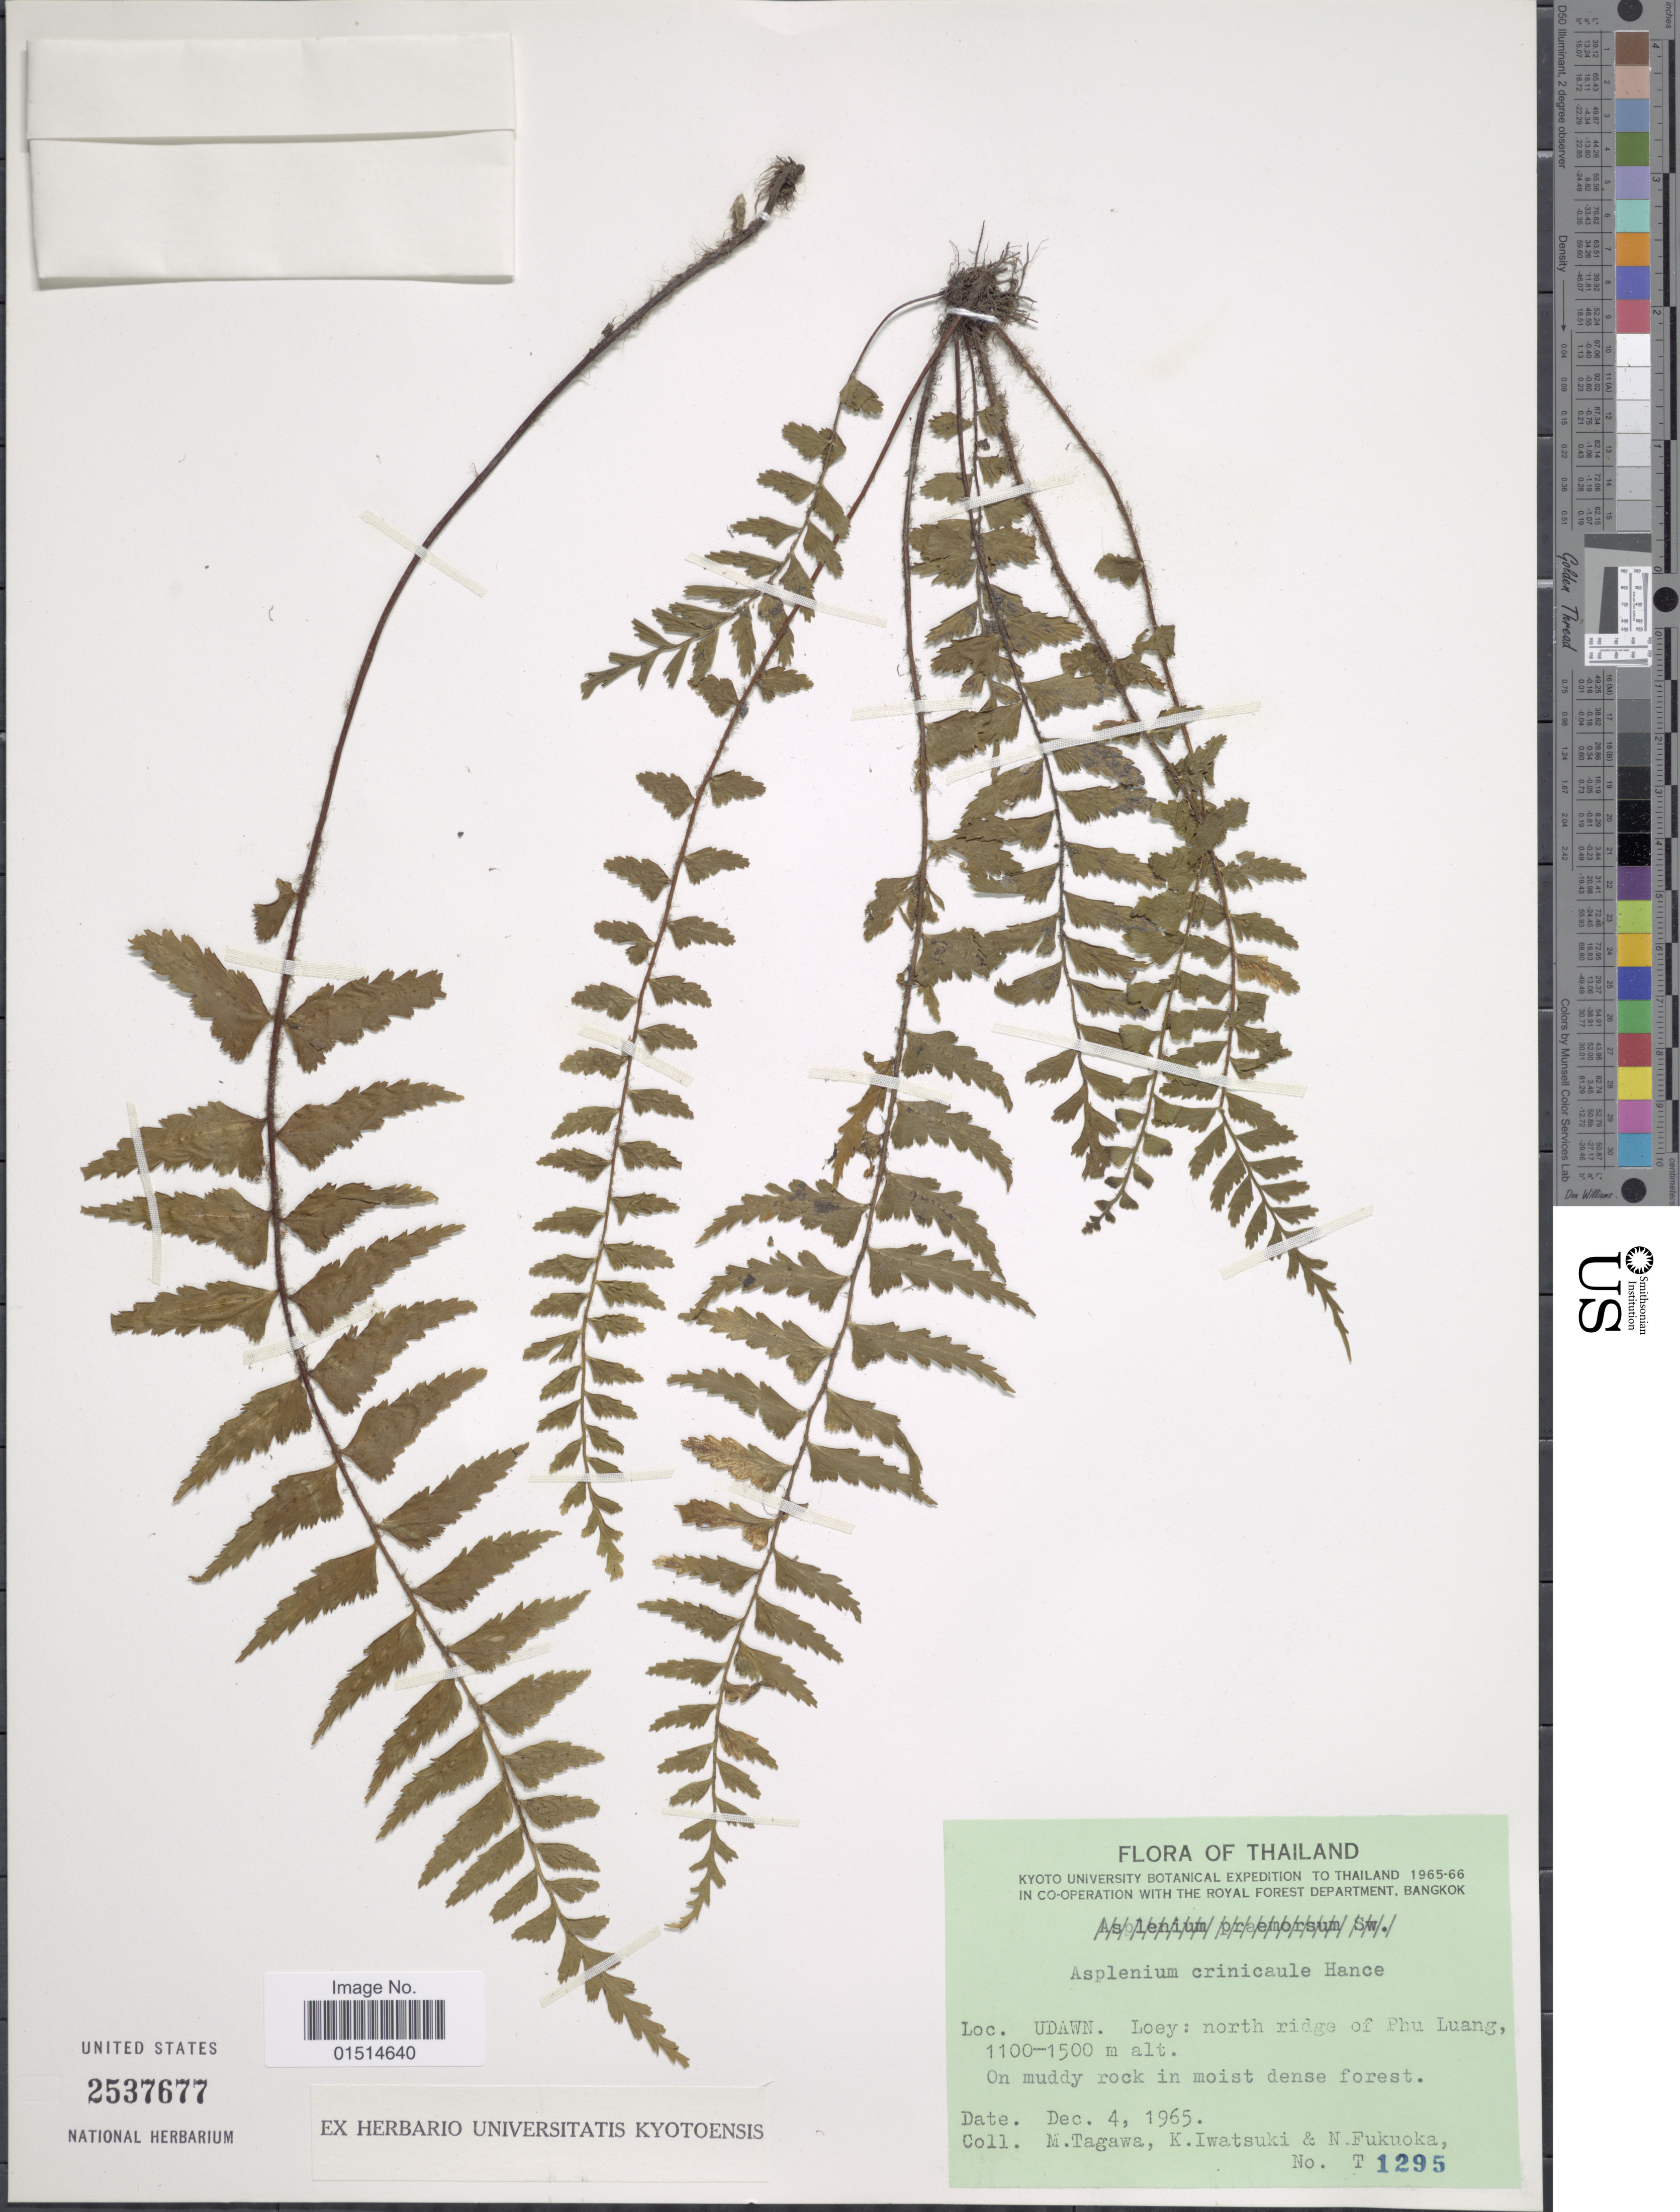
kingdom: Plantae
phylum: Tracheophyta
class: Polypodiopsida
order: Polypodiales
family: Aspleniaceae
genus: Asplenium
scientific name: Asplenium crinicaule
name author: Hance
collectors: M. Kitagawa, K. Iwatsuki & N. Fukuoka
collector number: T1295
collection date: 1965-12-04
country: Thailand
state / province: Loei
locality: Udawn. Loey: north ridge of Phu Luang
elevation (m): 1100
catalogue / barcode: US 2537677